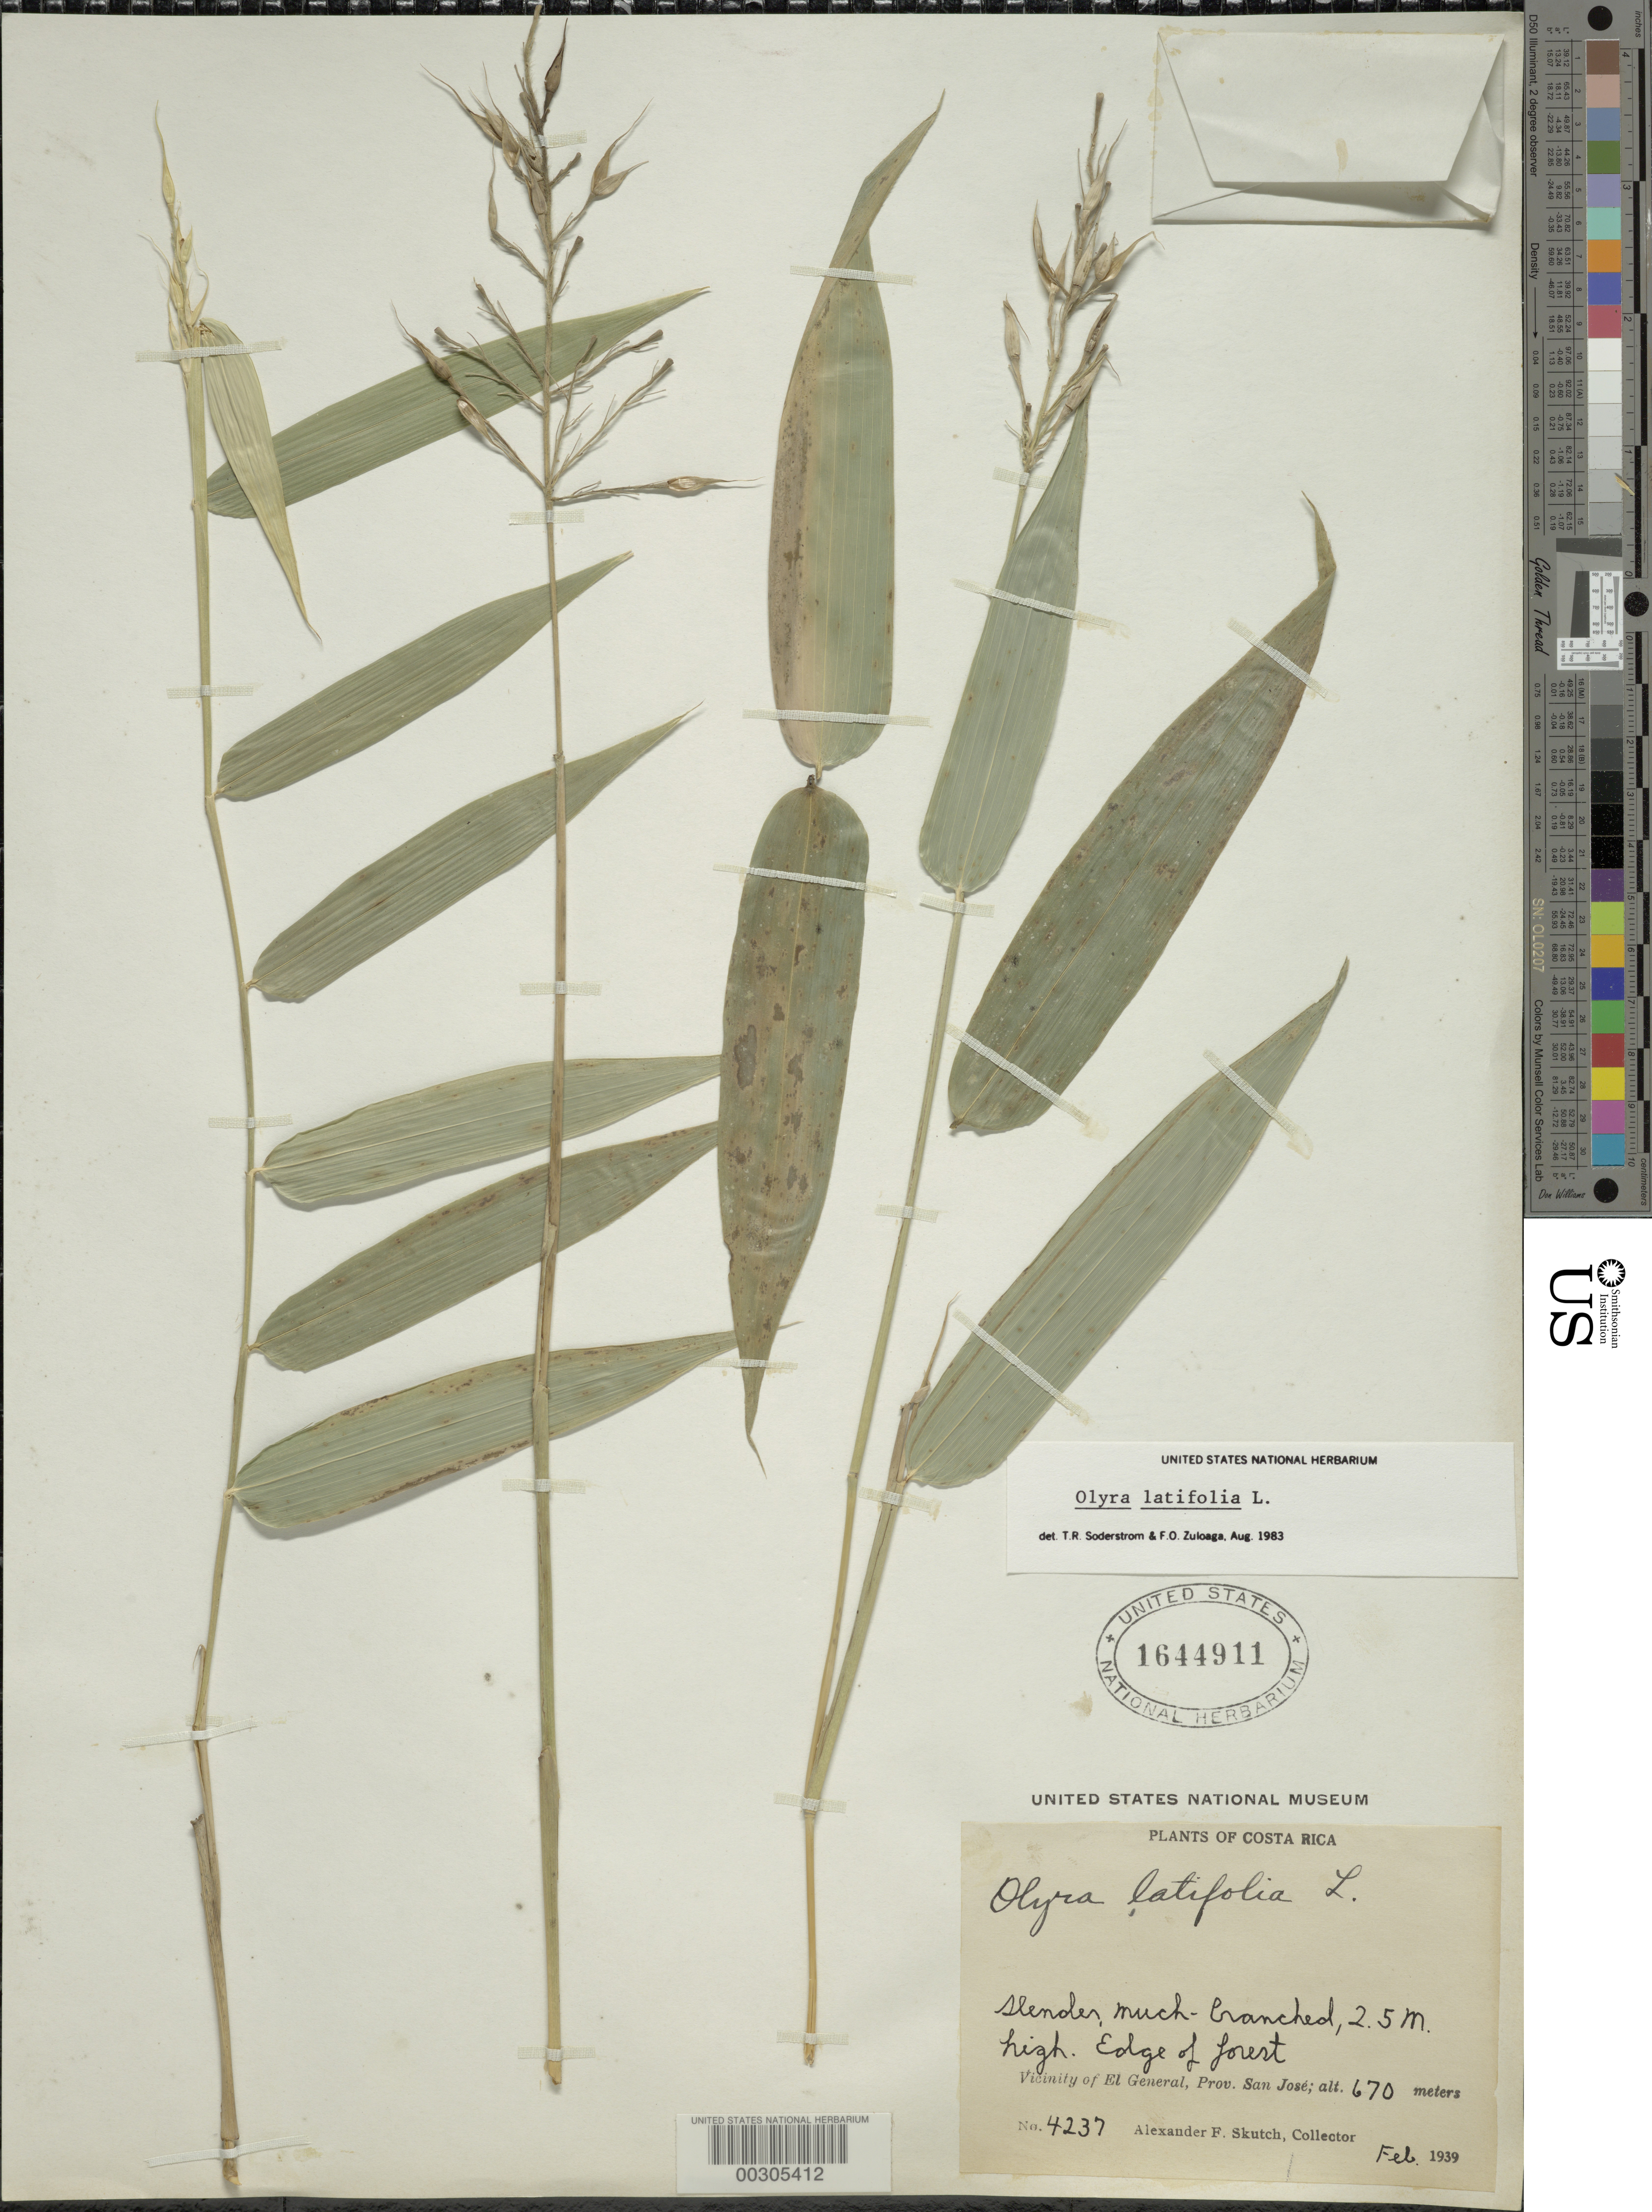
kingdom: Plantae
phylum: Tracheophyta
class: Liliopsida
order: Poales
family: Poaceae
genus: Olyra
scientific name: Olyra latifolia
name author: L.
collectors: A. F. Skutch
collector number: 4237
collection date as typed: Feb 1939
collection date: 1939-02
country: Costa Rica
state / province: San José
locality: El General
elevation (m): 670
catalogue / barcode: US 1644911